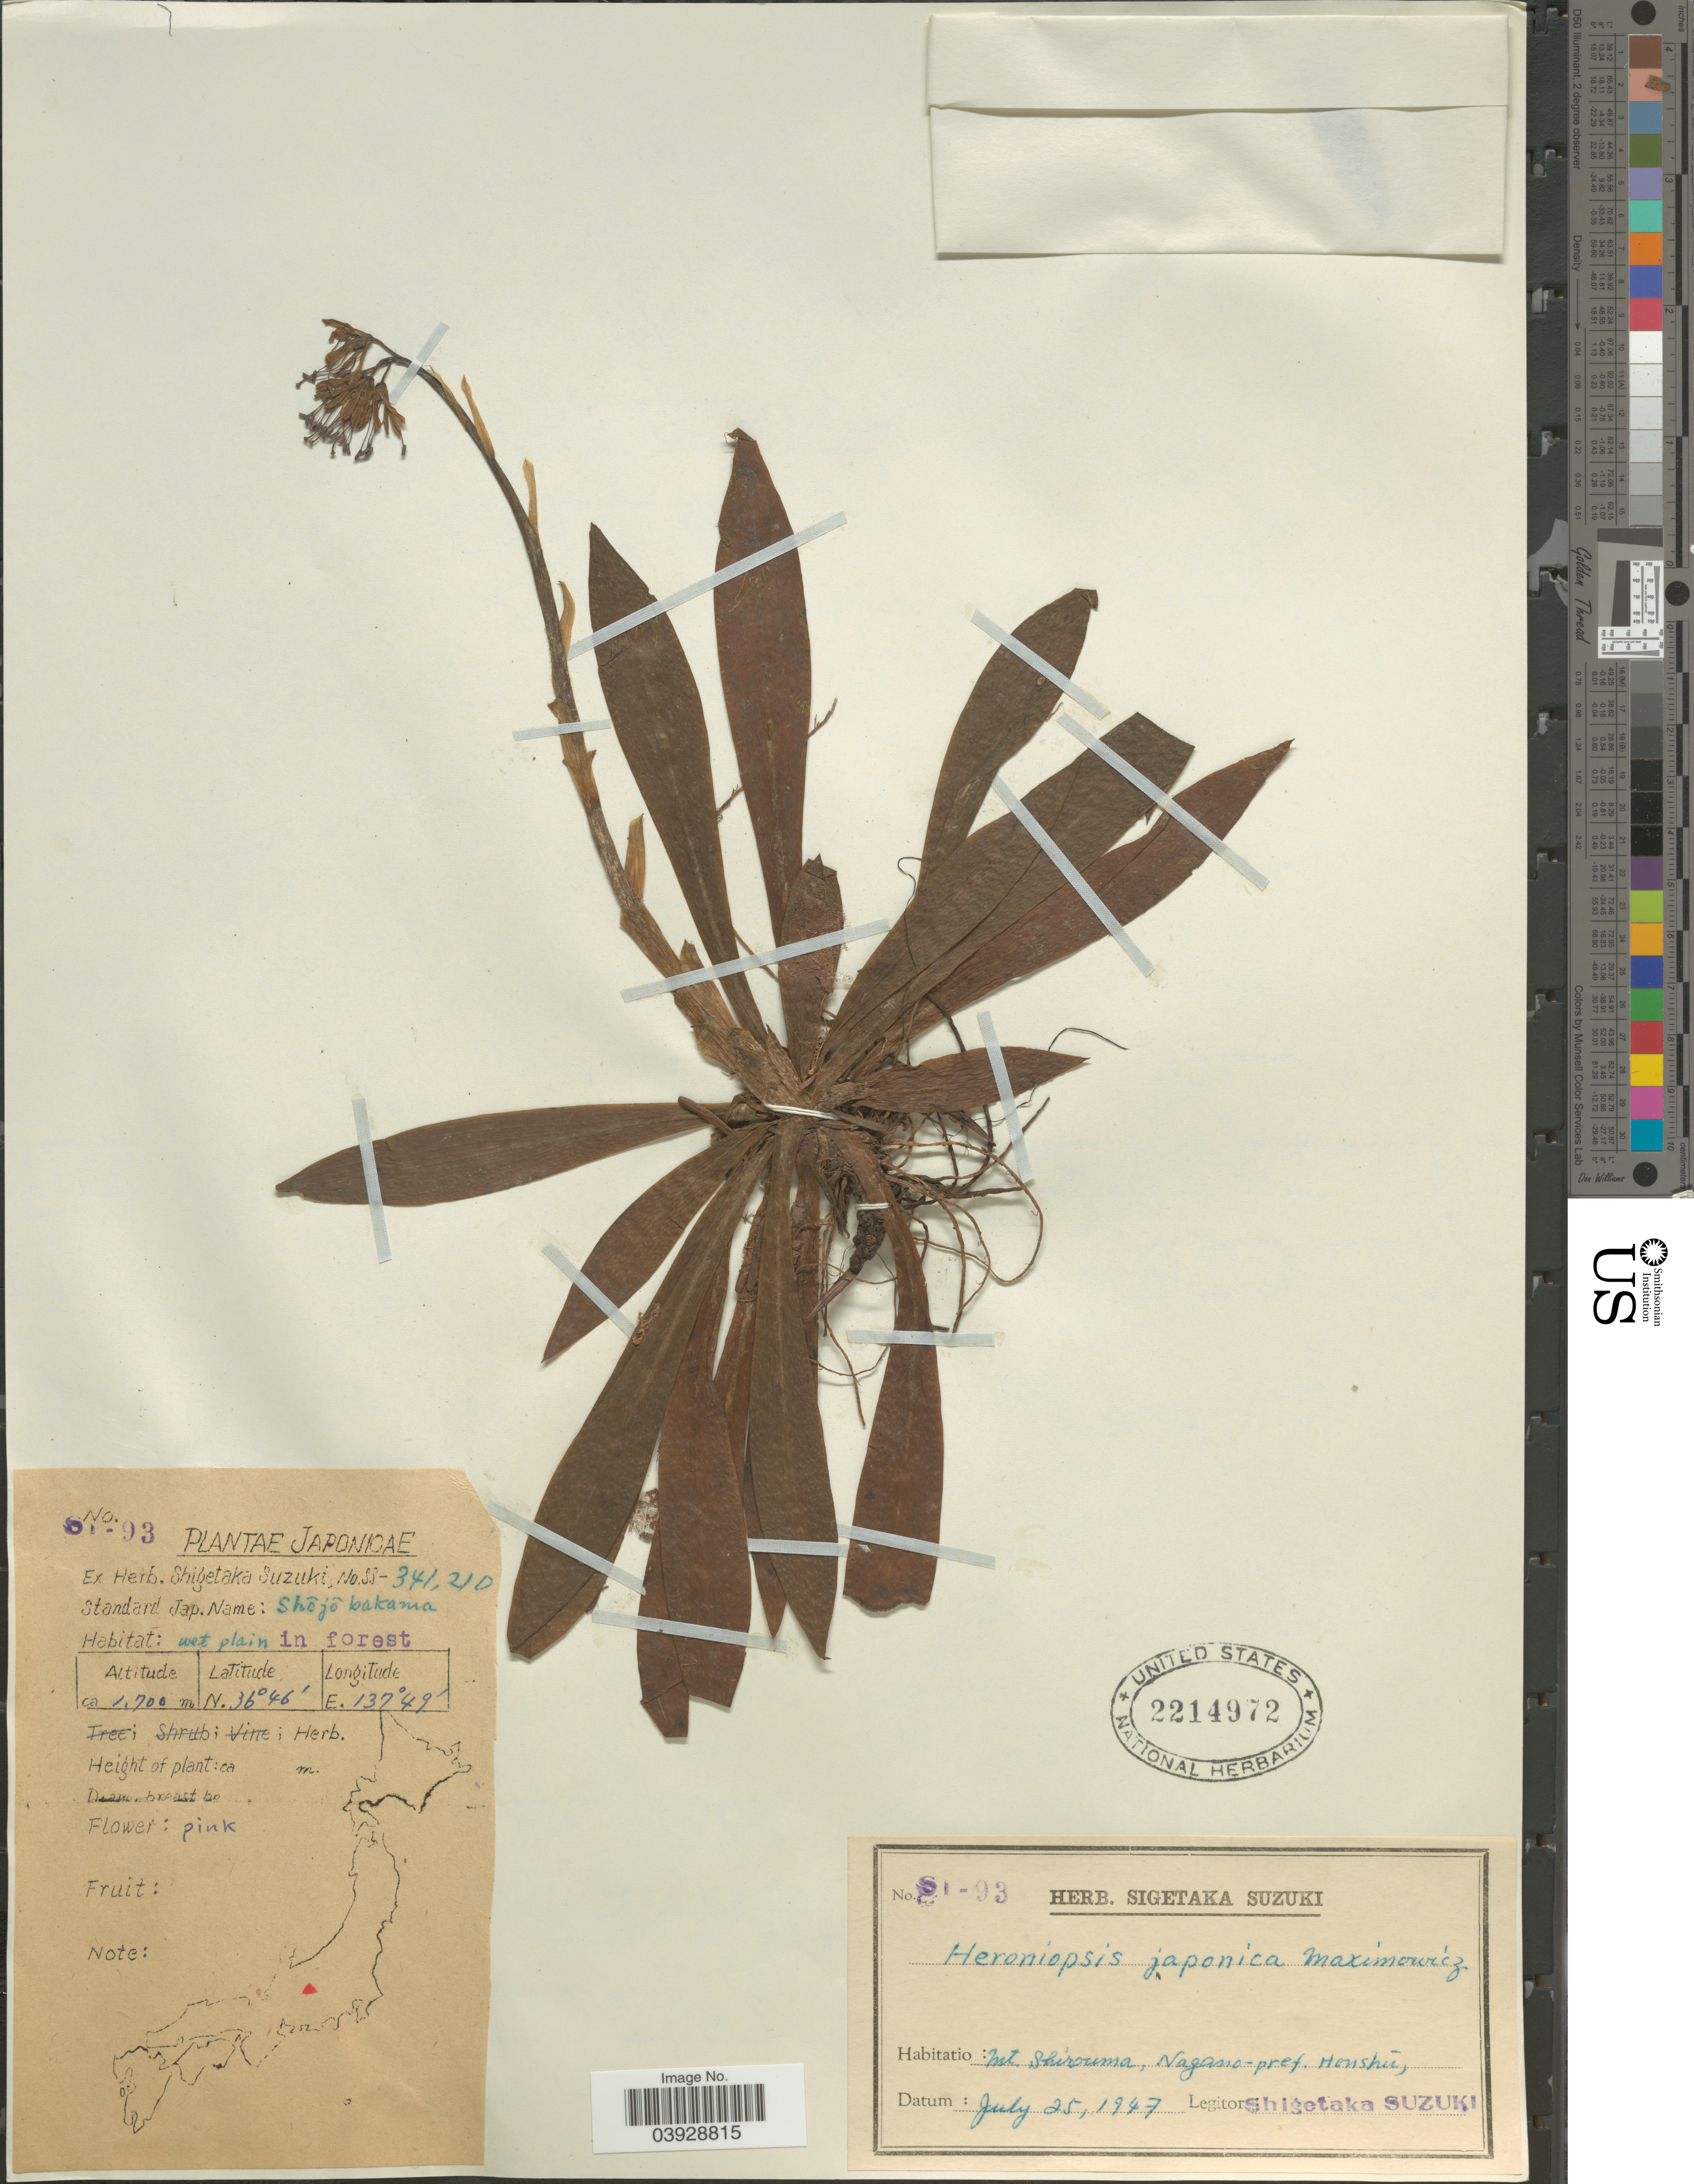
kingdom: Plantae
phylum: Tracheophyta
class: Liliopsida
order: Liliales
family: Melanthiaceae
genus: Heloniopsis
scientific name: Heloniopsis orientalis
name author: (Thunb.) C. Tanaka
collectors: S. Suzuki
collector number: SI-93*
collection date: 1948-07-25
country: Japan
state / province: Nagano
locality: Mt. Shirouma, Nagano-pref. Honshū.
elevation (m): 1700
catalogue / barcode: US 2214972